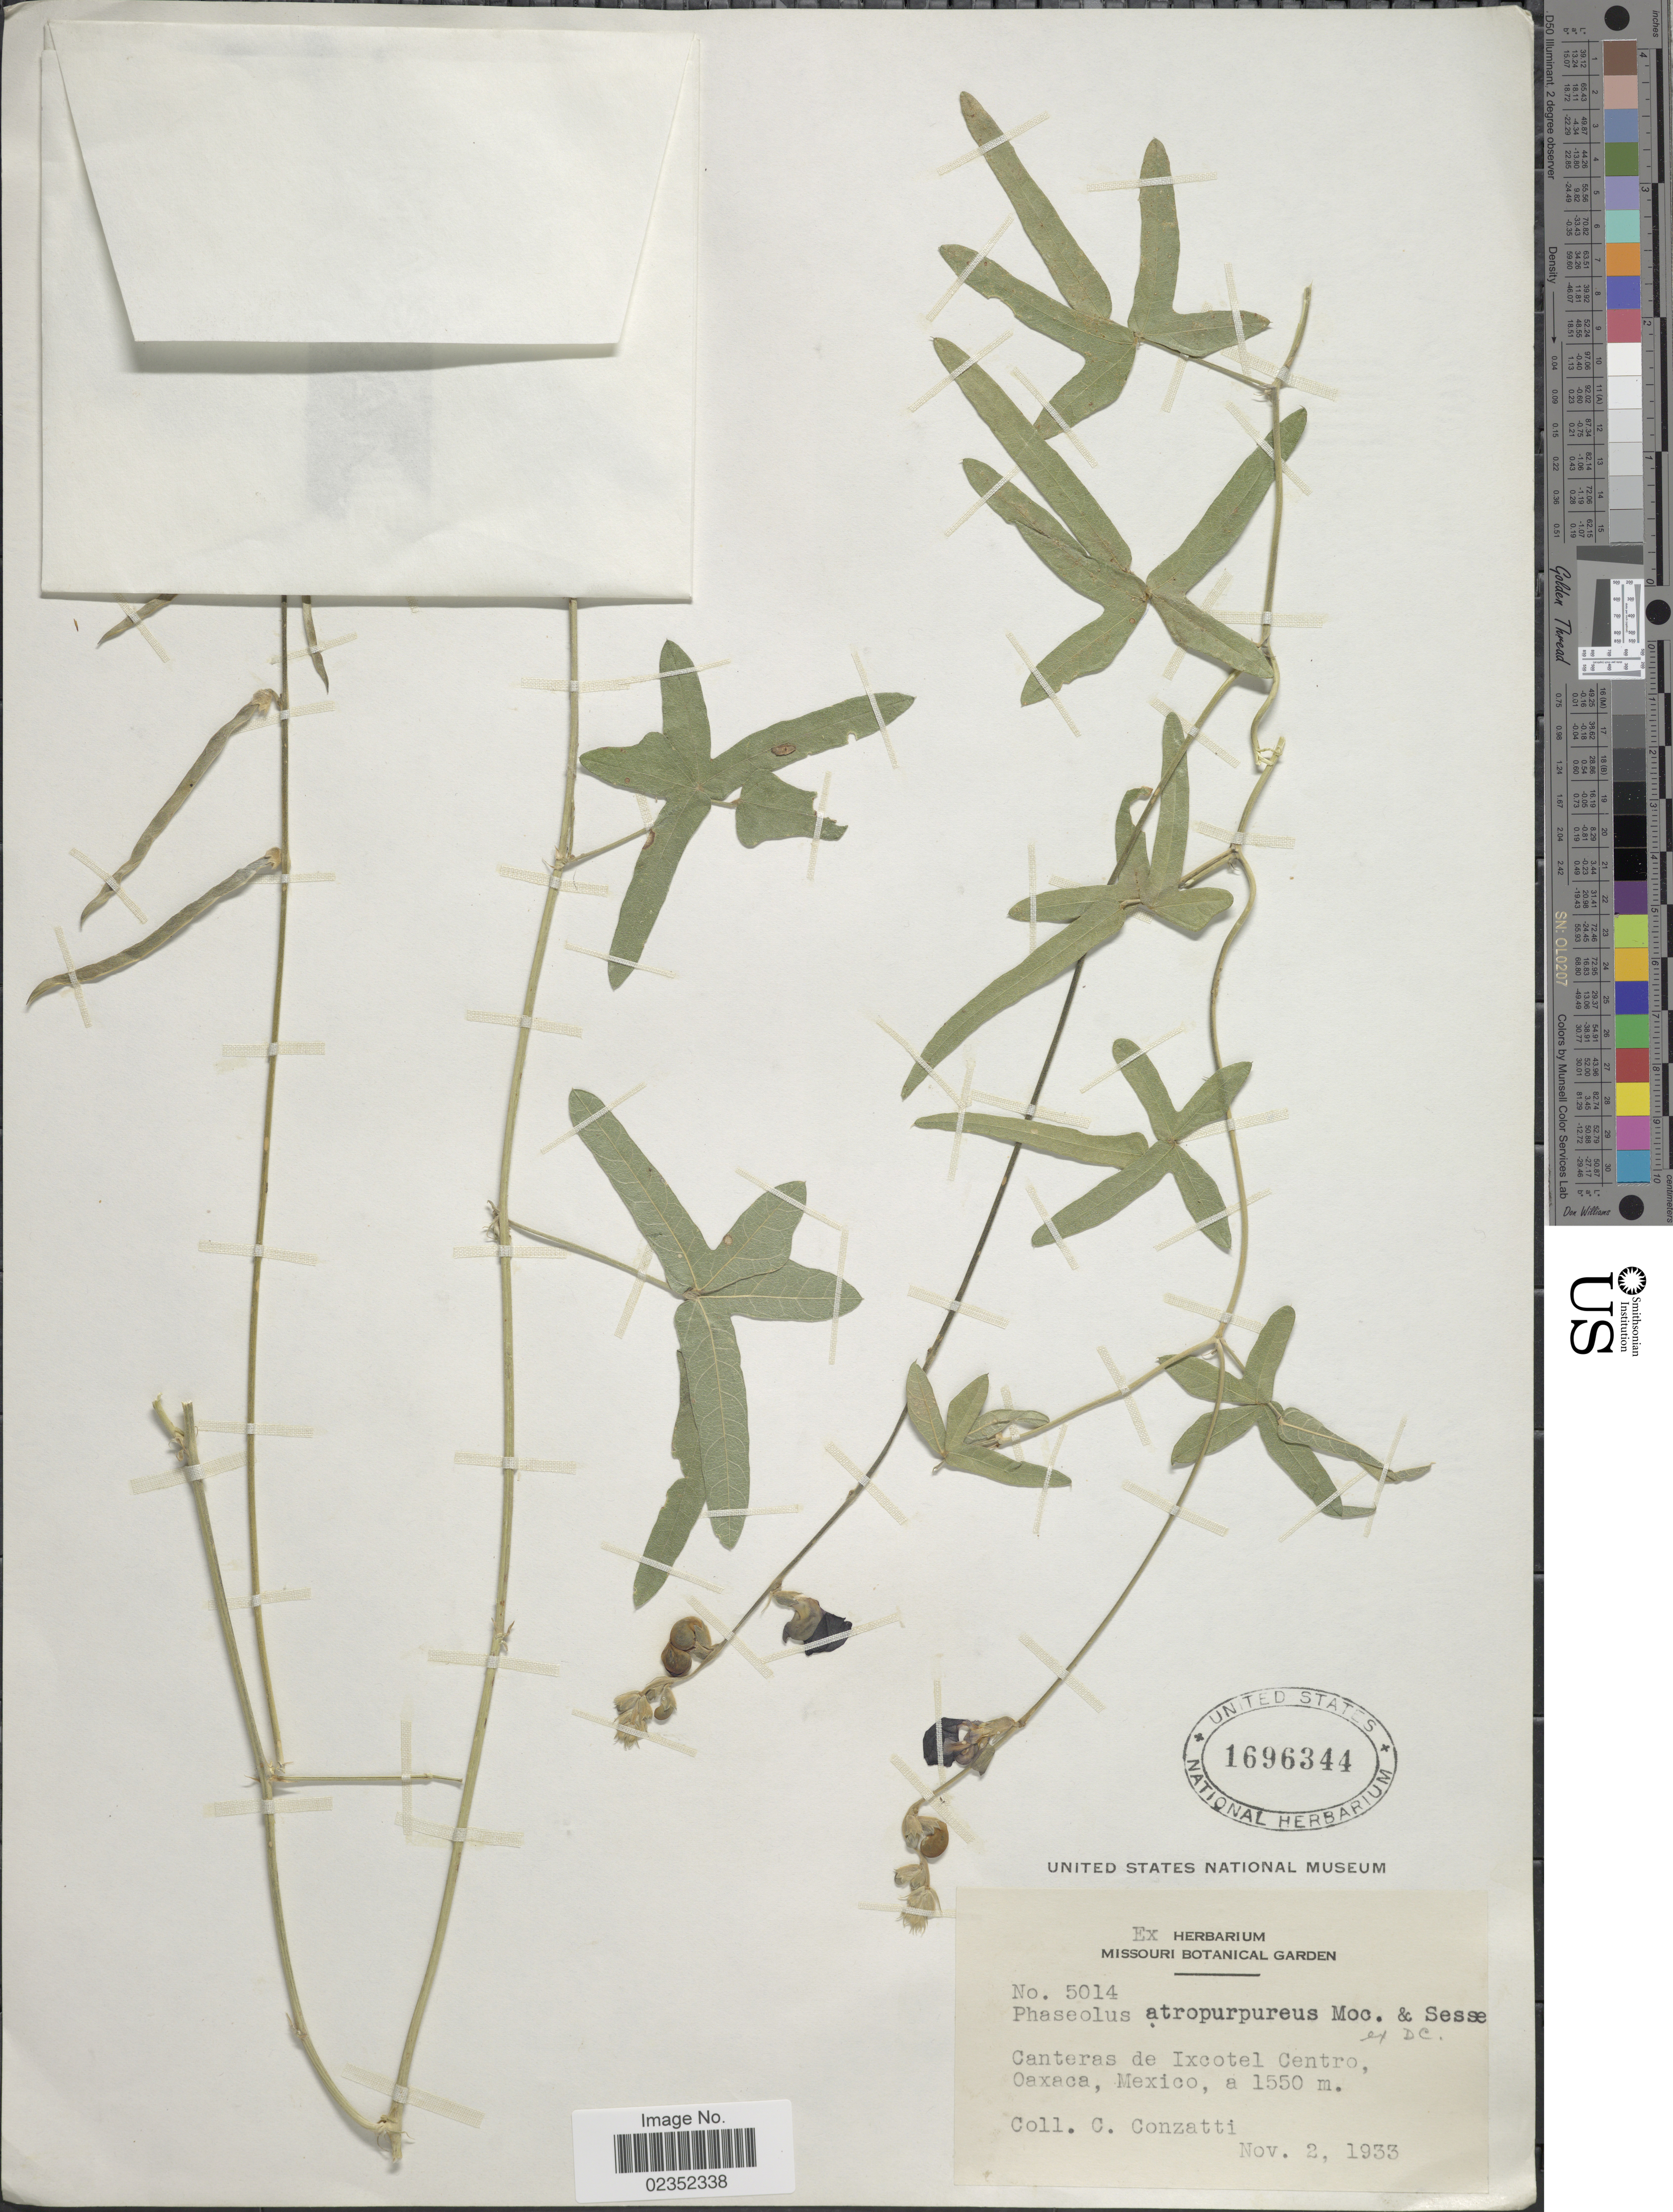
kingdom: Plantae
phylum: Tracheophyta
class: Magnoliopsida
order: Fabales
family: Fabaceae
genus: Macroptilium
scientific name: Macroptilium atropurpureum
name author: (DC.) Urb.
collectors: C. Conzatti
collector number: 5014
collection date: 1933-11-02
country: Mexico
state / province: Oaxaca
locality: Canteras de Ixcotel Centro, Oaxaca, Mexico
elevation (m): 1550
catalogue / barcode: US 1696344